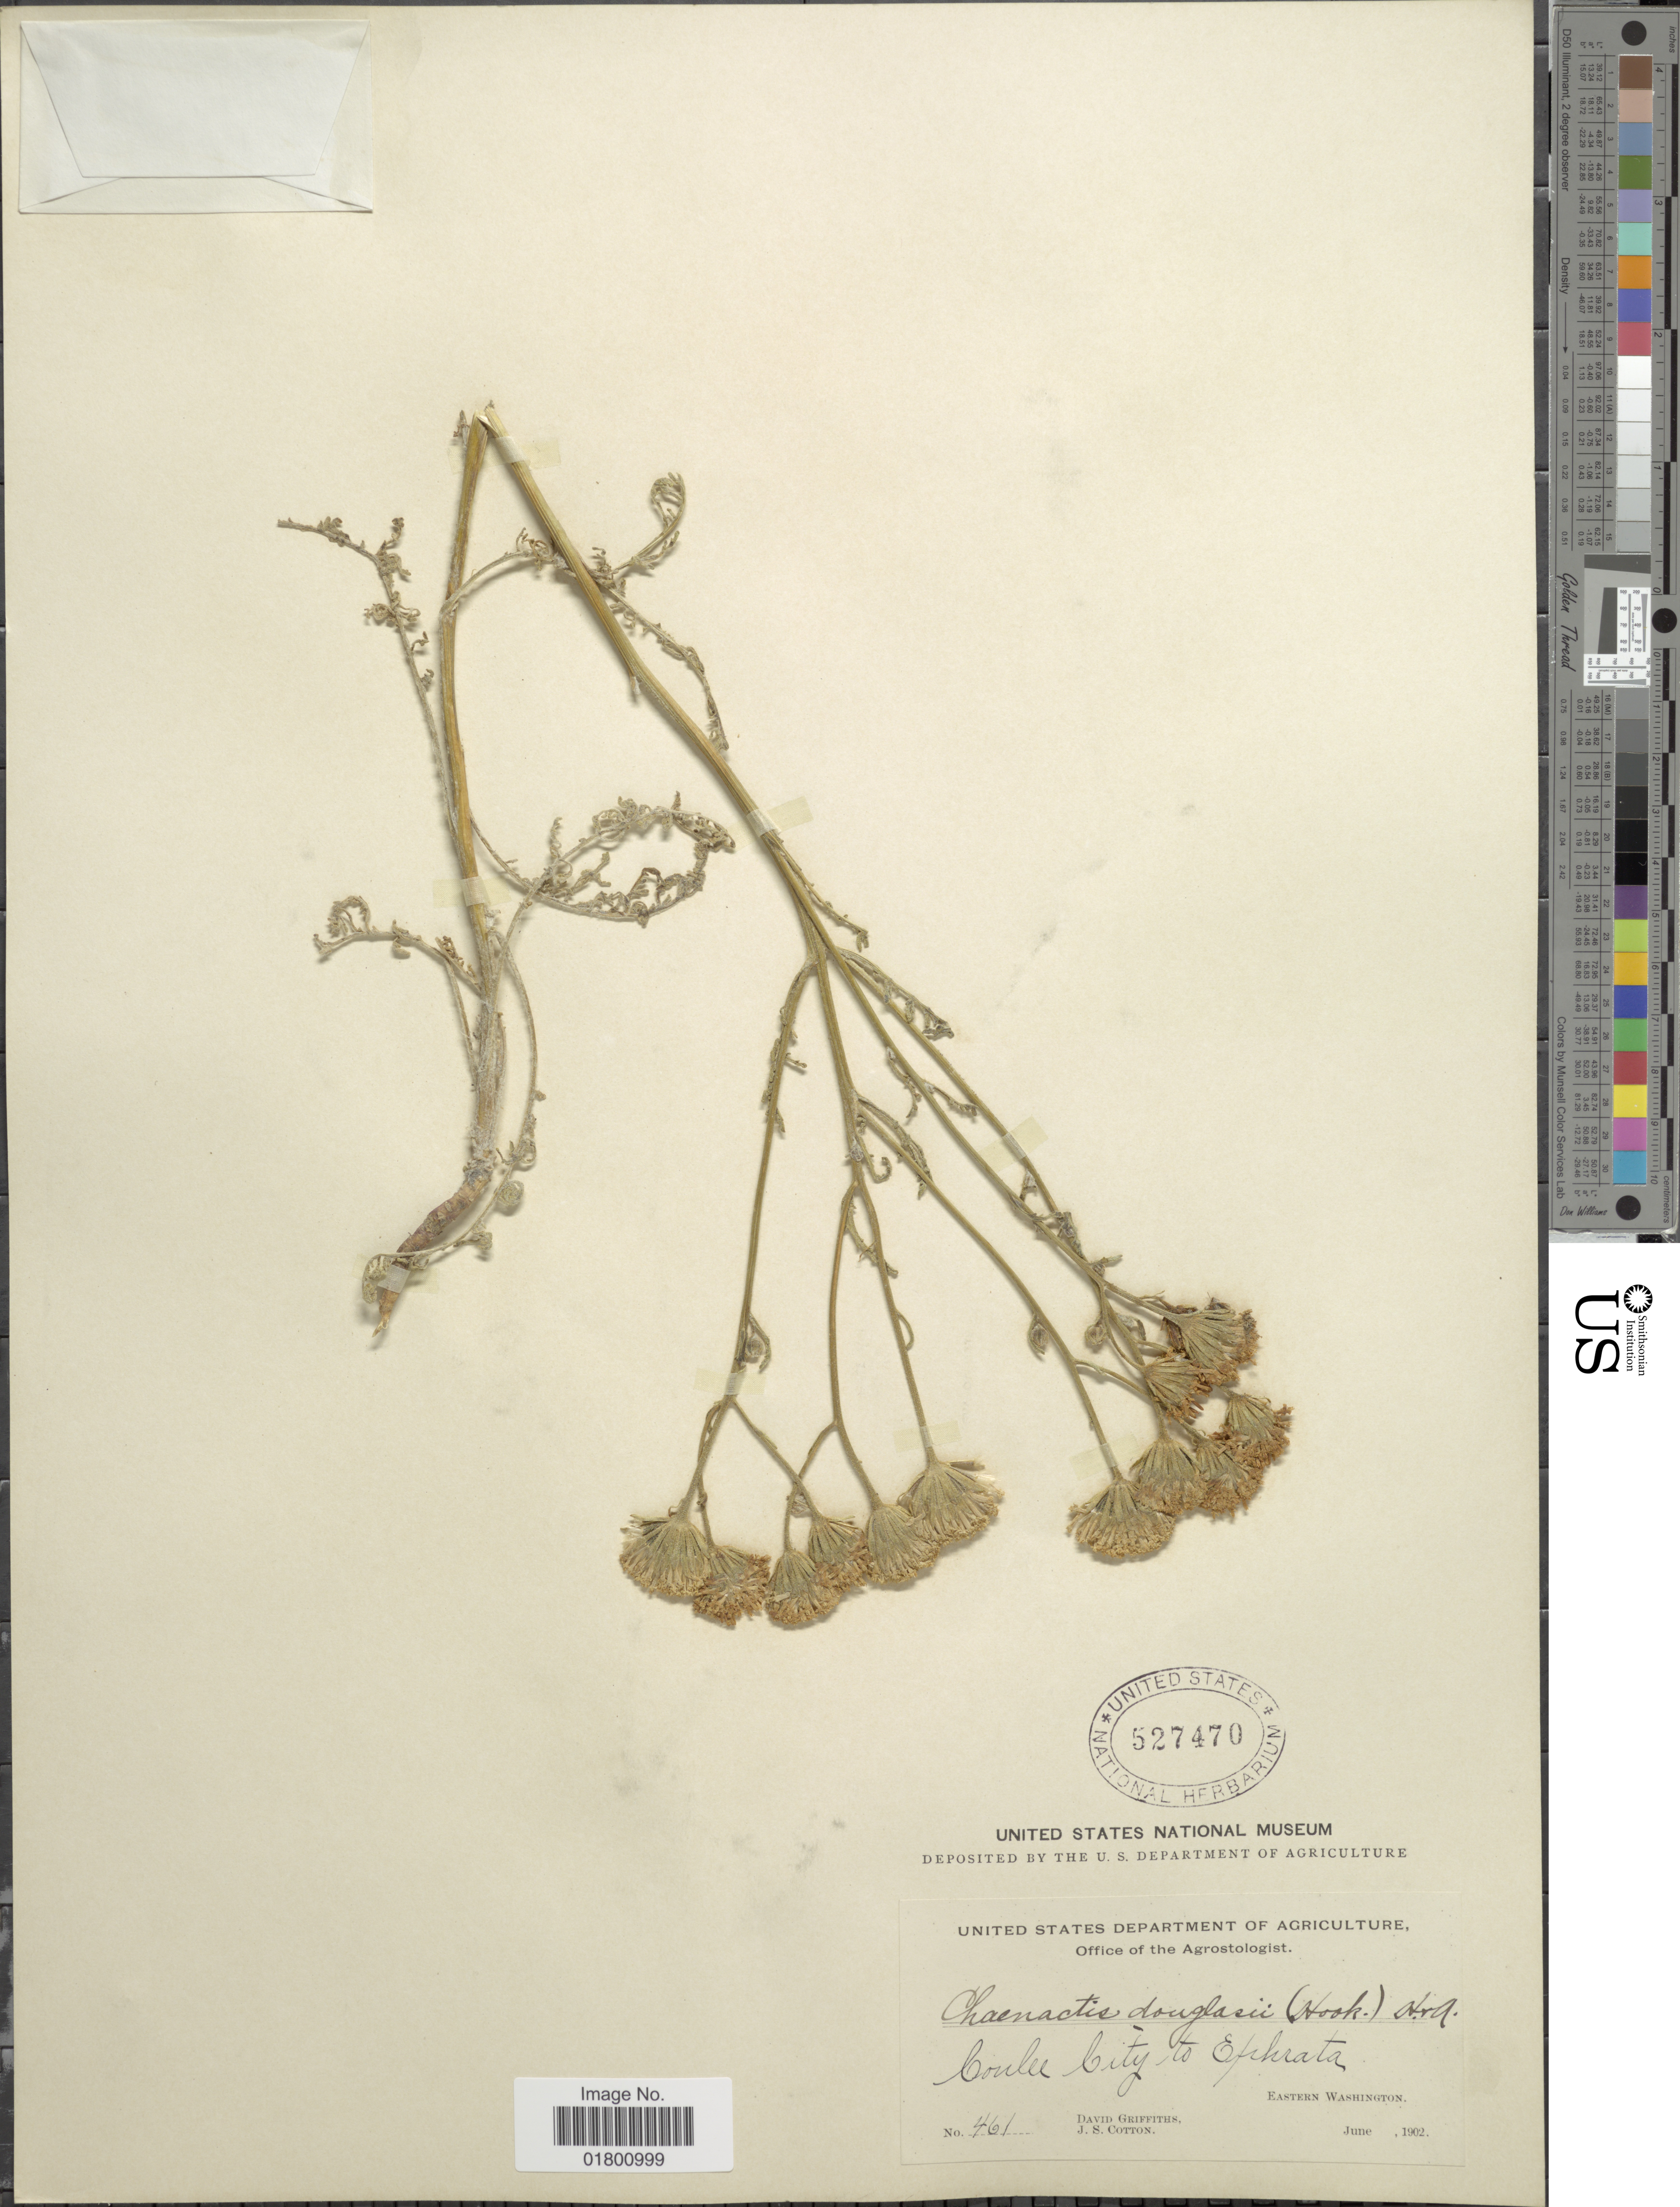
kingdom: Plantae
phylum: Tracheophyta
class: Magnoliopsida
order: Asterales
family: Asteraceae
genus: Chaenactis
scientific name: Chaenactis douglasii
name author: Hook. & Arn.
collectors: D. Griffiths & J. S. Cotton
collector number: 461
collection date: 1902-06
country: United States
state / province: Washington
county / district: Grant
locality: Coulee City to Ephrata, Eastern Washington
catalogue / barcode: US 527470